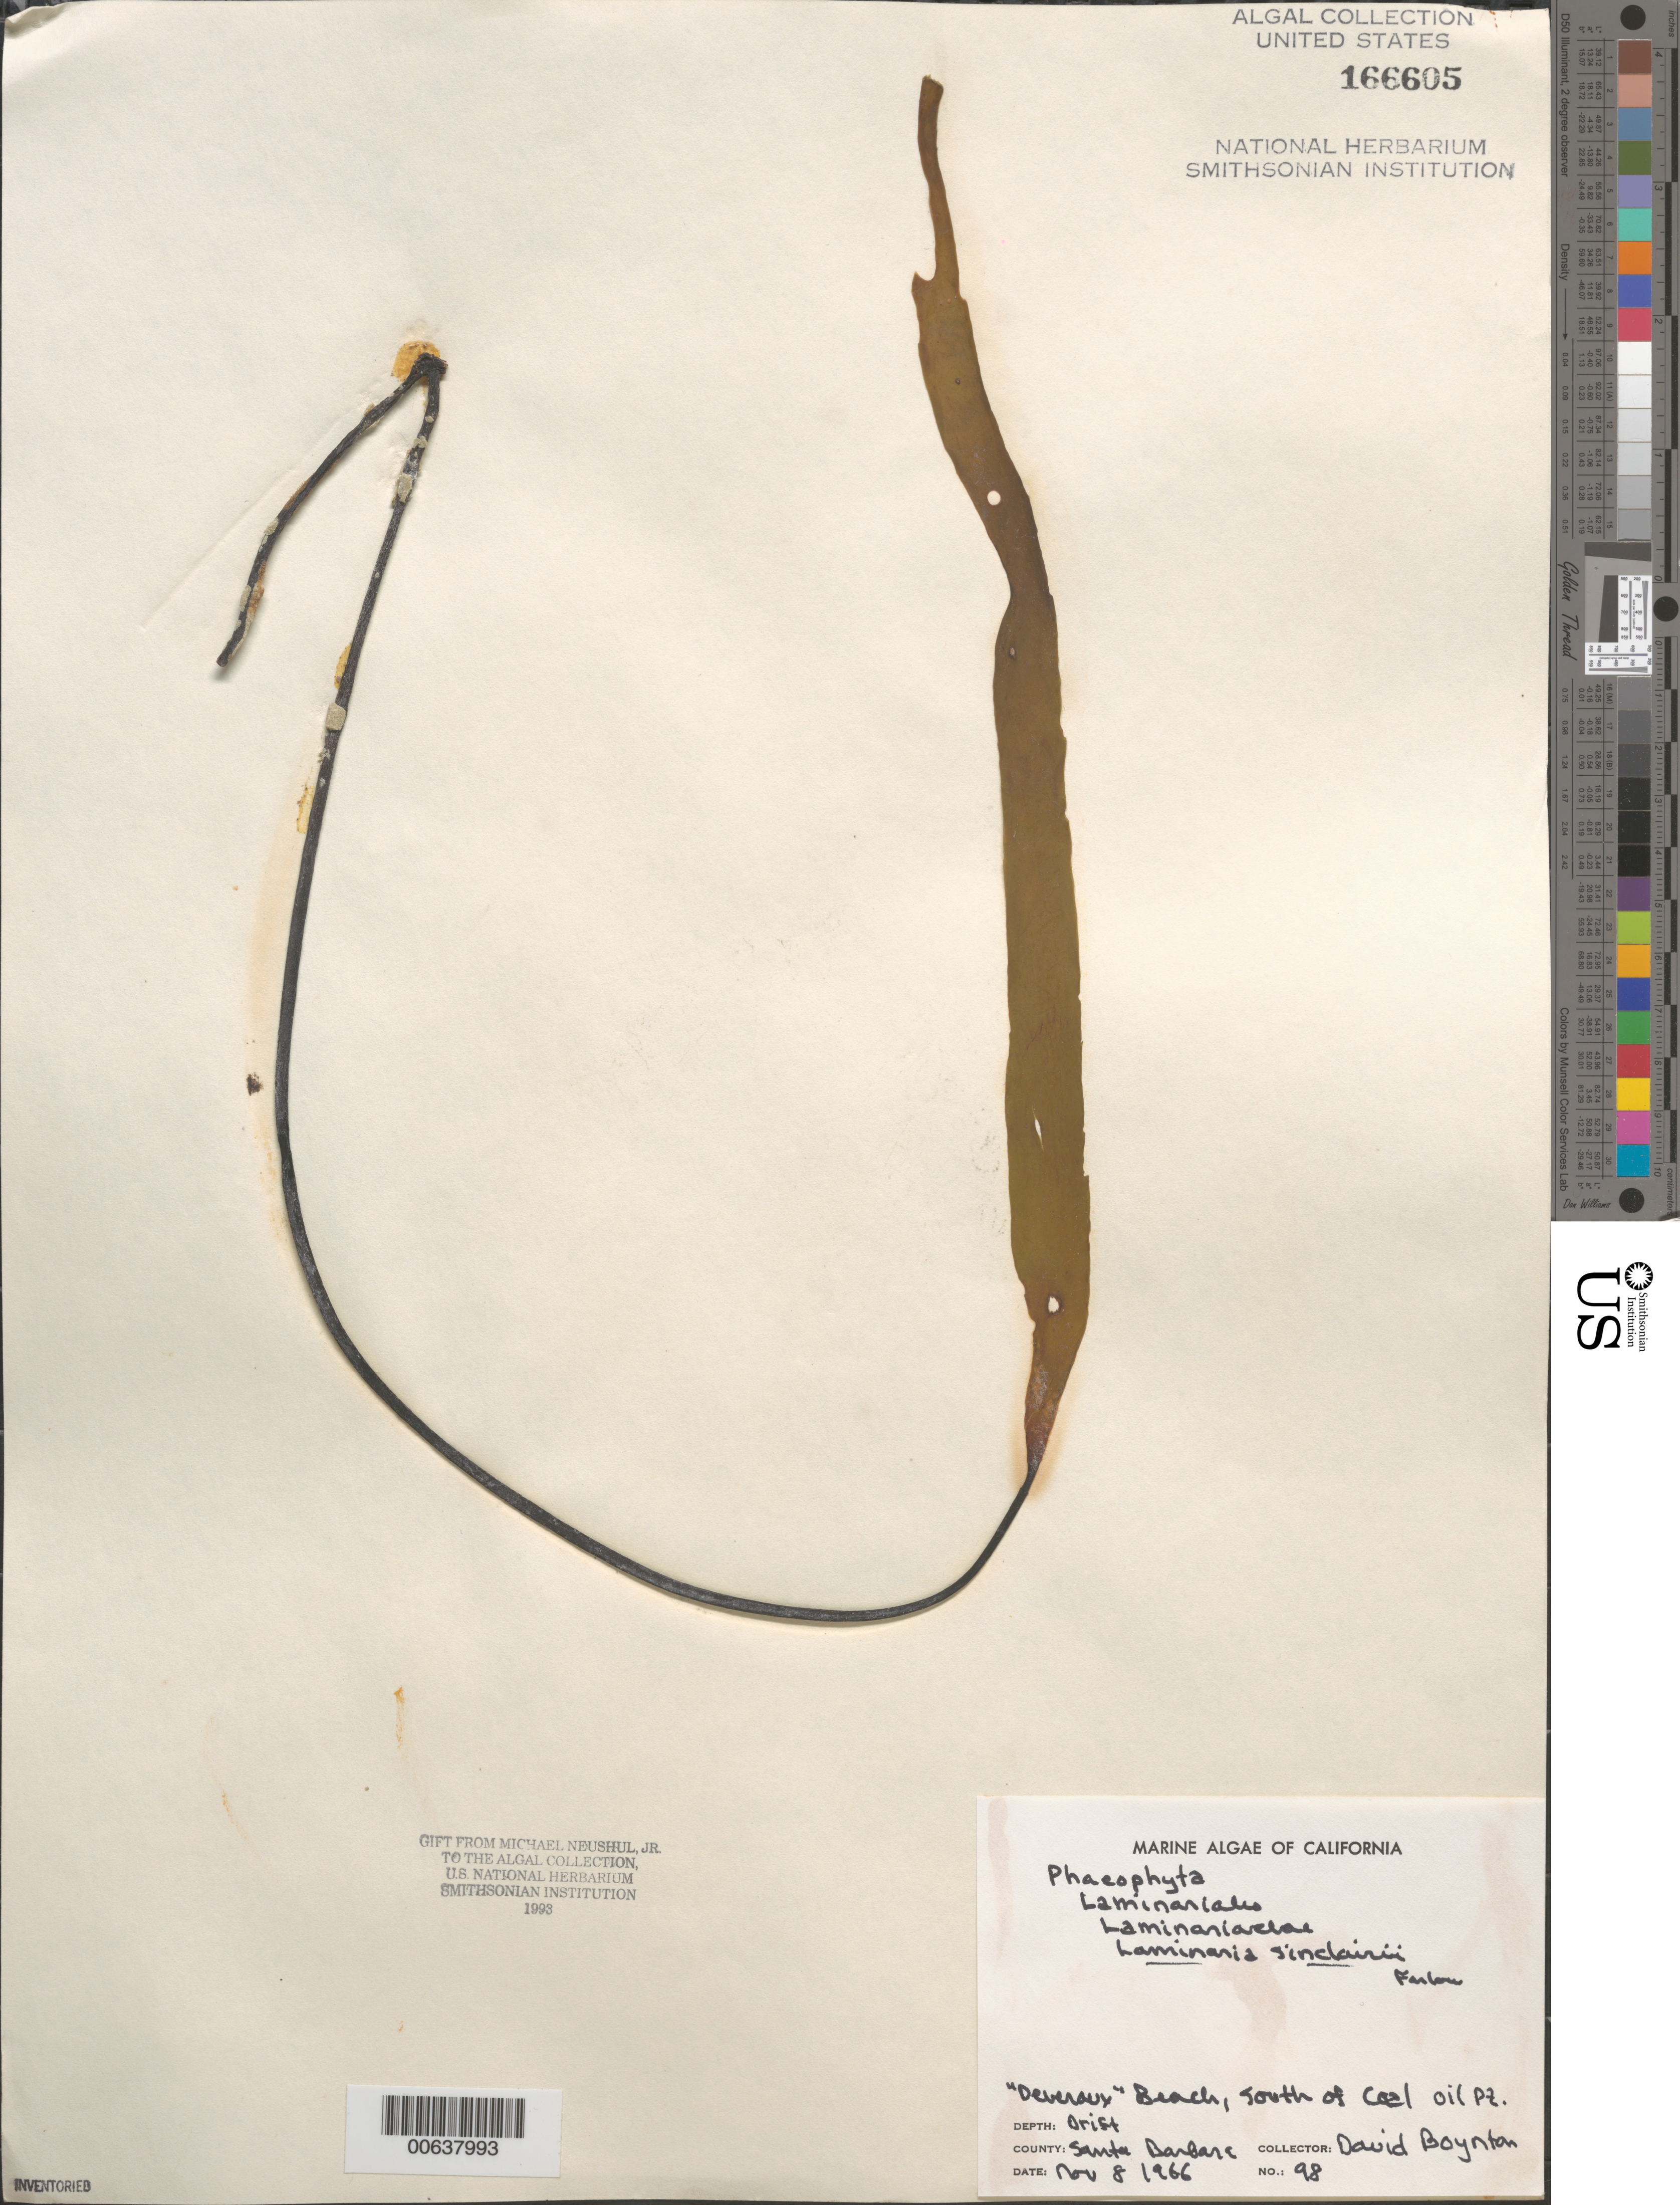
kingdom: Chromista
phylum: Ochrophyta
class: Phaeophyceae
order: Laminariales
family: Laminariaceae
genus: Laminaria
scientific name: Laminaria sinclairii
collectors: D. Boynton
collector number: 98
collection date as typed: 08 Nov 1966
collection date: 1966-11-08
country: United States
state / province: California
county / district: Santa Barbara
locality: Deveraux Beach, south of Coal Oil Point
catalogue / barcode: US 166605